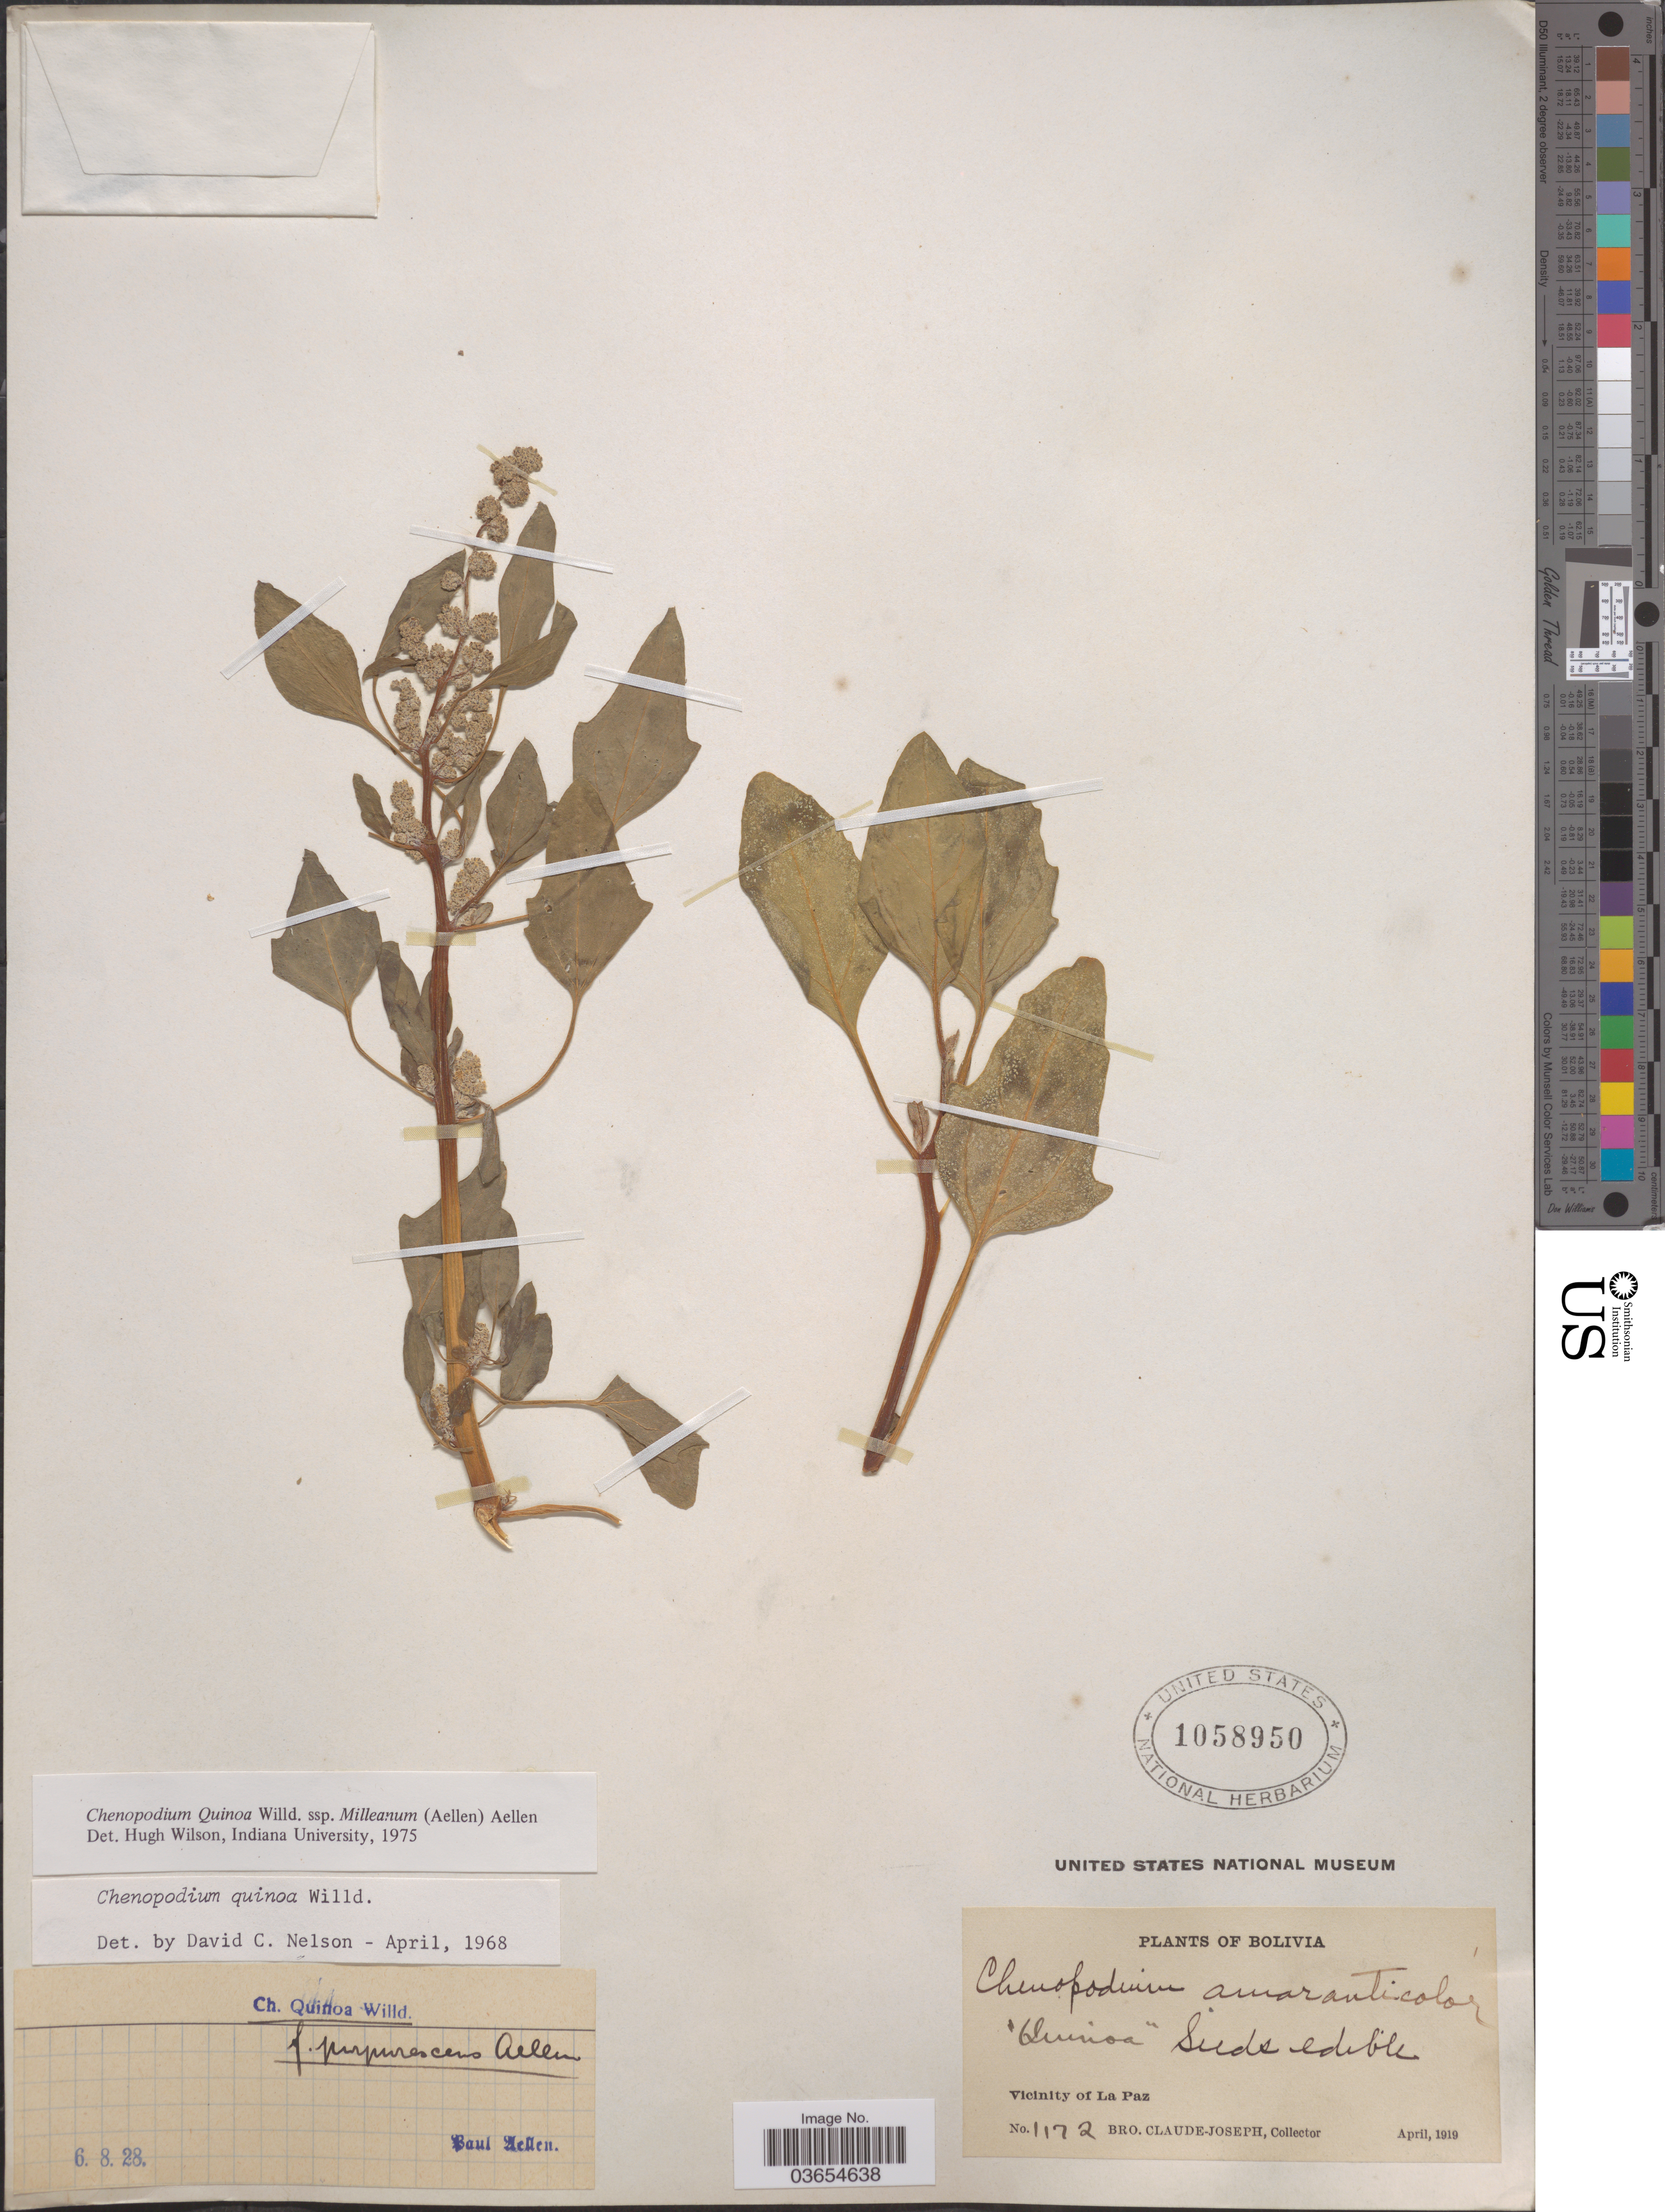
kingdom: Plantae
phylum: Tracheophyta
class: Magnoliopsida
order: Caryophyllales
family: Amaranthaceae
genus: Chenopodium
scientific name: Chenopodium quinoa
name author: Willd.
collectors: Bro. Claude-Joseph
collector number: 1172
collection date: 1919-04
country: Bolivia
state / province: La Paz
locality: Vicinity of La Paz.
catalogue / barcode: US 1058950